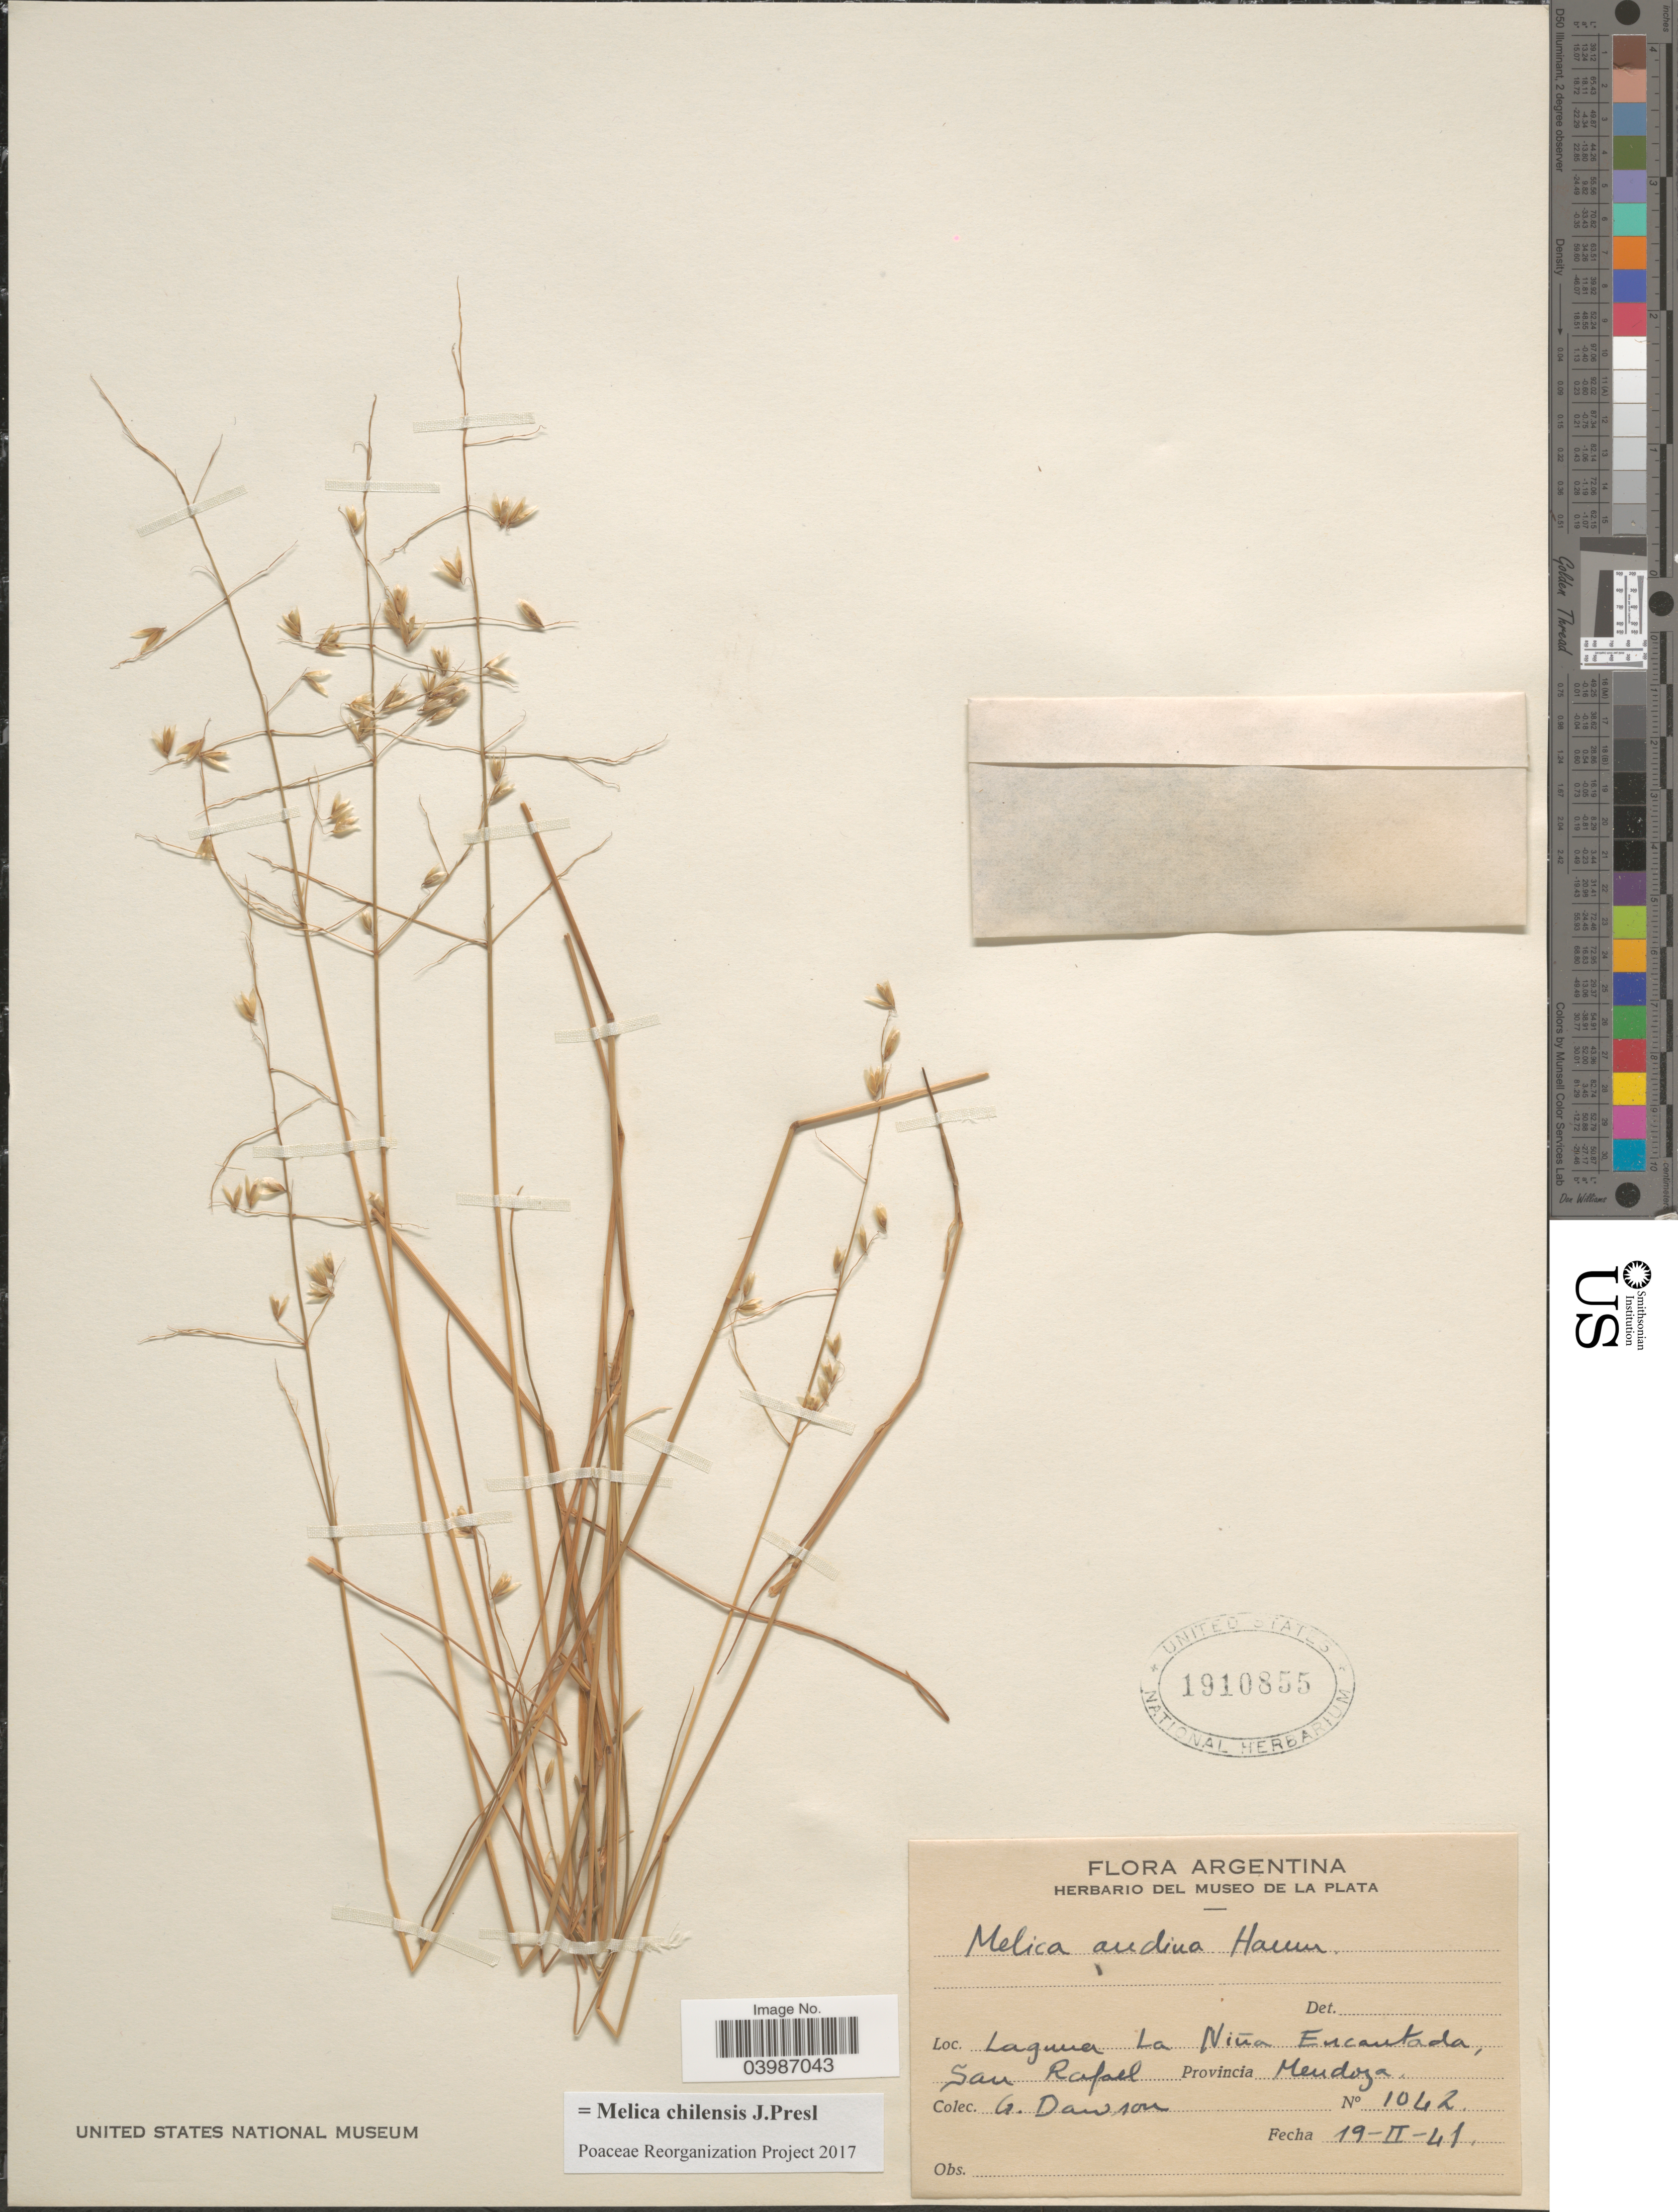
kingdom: Plantae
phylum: Tracheophyta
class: Liliopsida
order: Poales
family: Poaceae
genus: Melica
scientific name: Melica chilensis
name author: J. Presl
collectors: G. Dawson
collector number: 1042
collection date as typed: Transcribed d/m/y: 19/2/41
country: Argentina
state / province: Mendoza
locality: Laguna La Niña Encantada, San Rafael.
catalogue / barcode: US 1910855